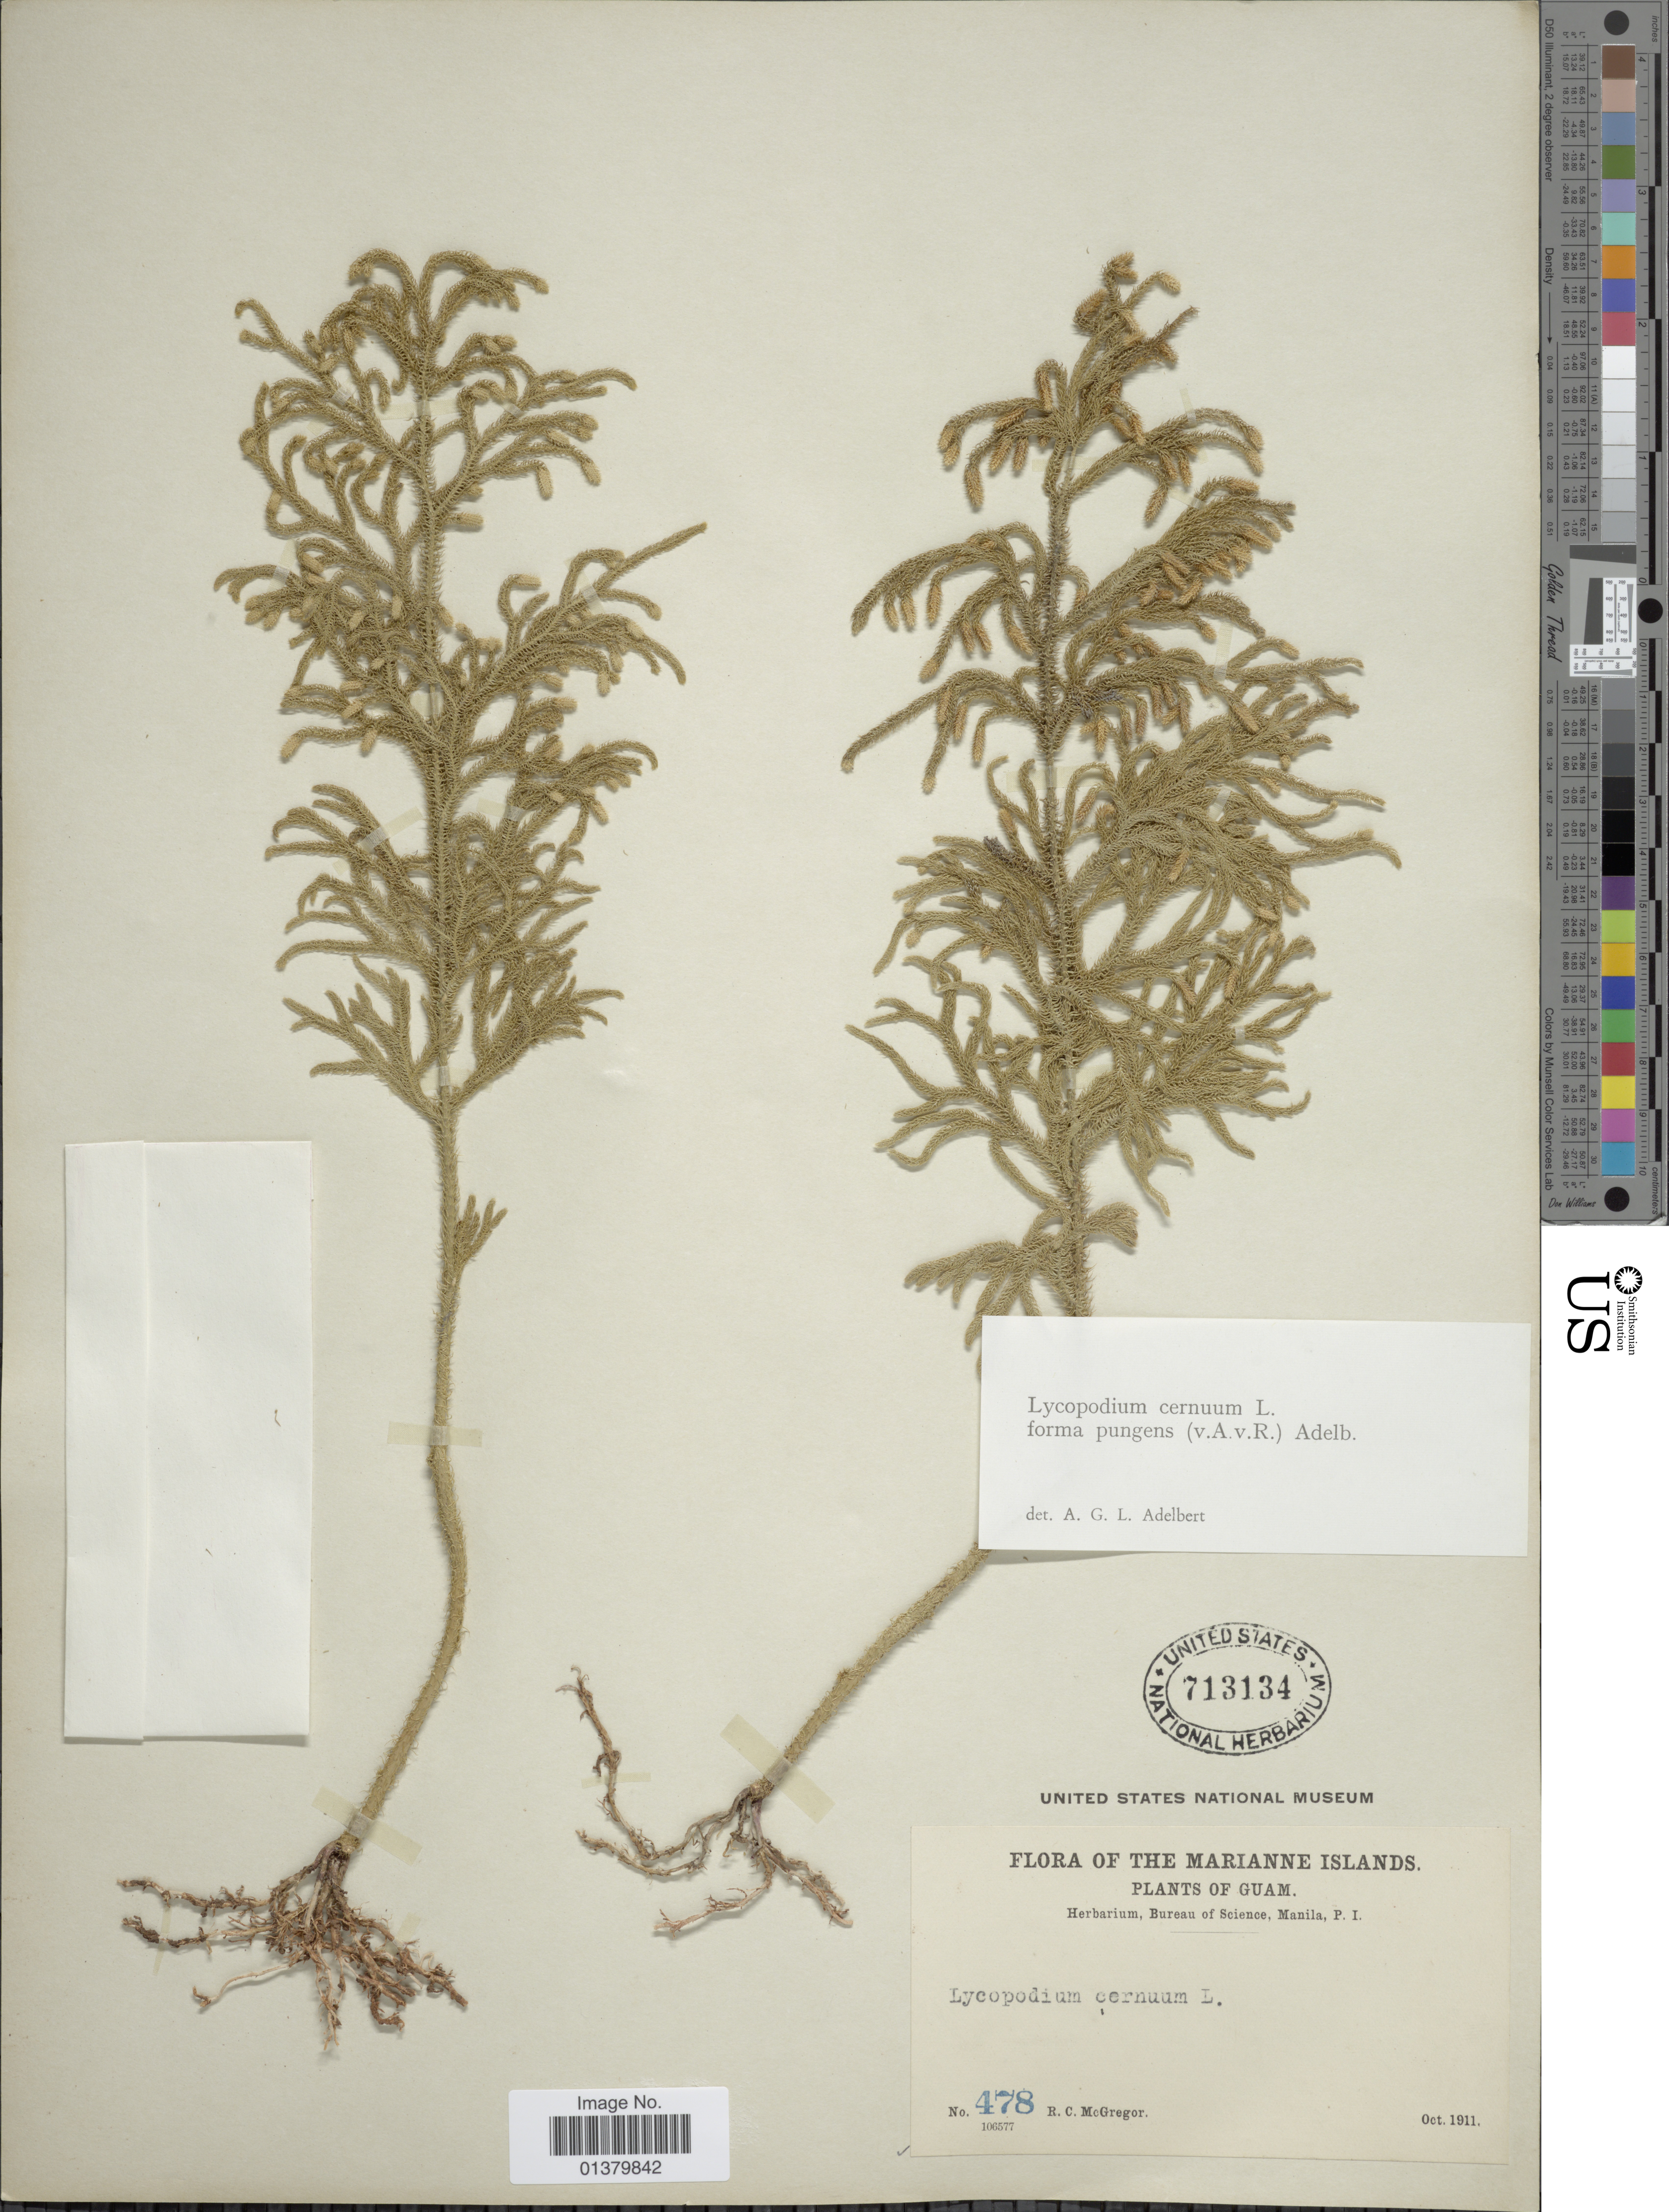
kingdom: Plantae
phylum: Tracheophyta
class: Lycopodiopsida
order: Lycopodiales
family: Lycopodiaceae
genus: Palhinhaea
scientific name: Palhinhaea cernua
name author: (L.) Vasc. & Franco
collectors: R. C. McGregor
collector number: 478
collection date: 1911-10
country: Guam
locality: The Marianne Islands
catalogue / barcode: US 713134